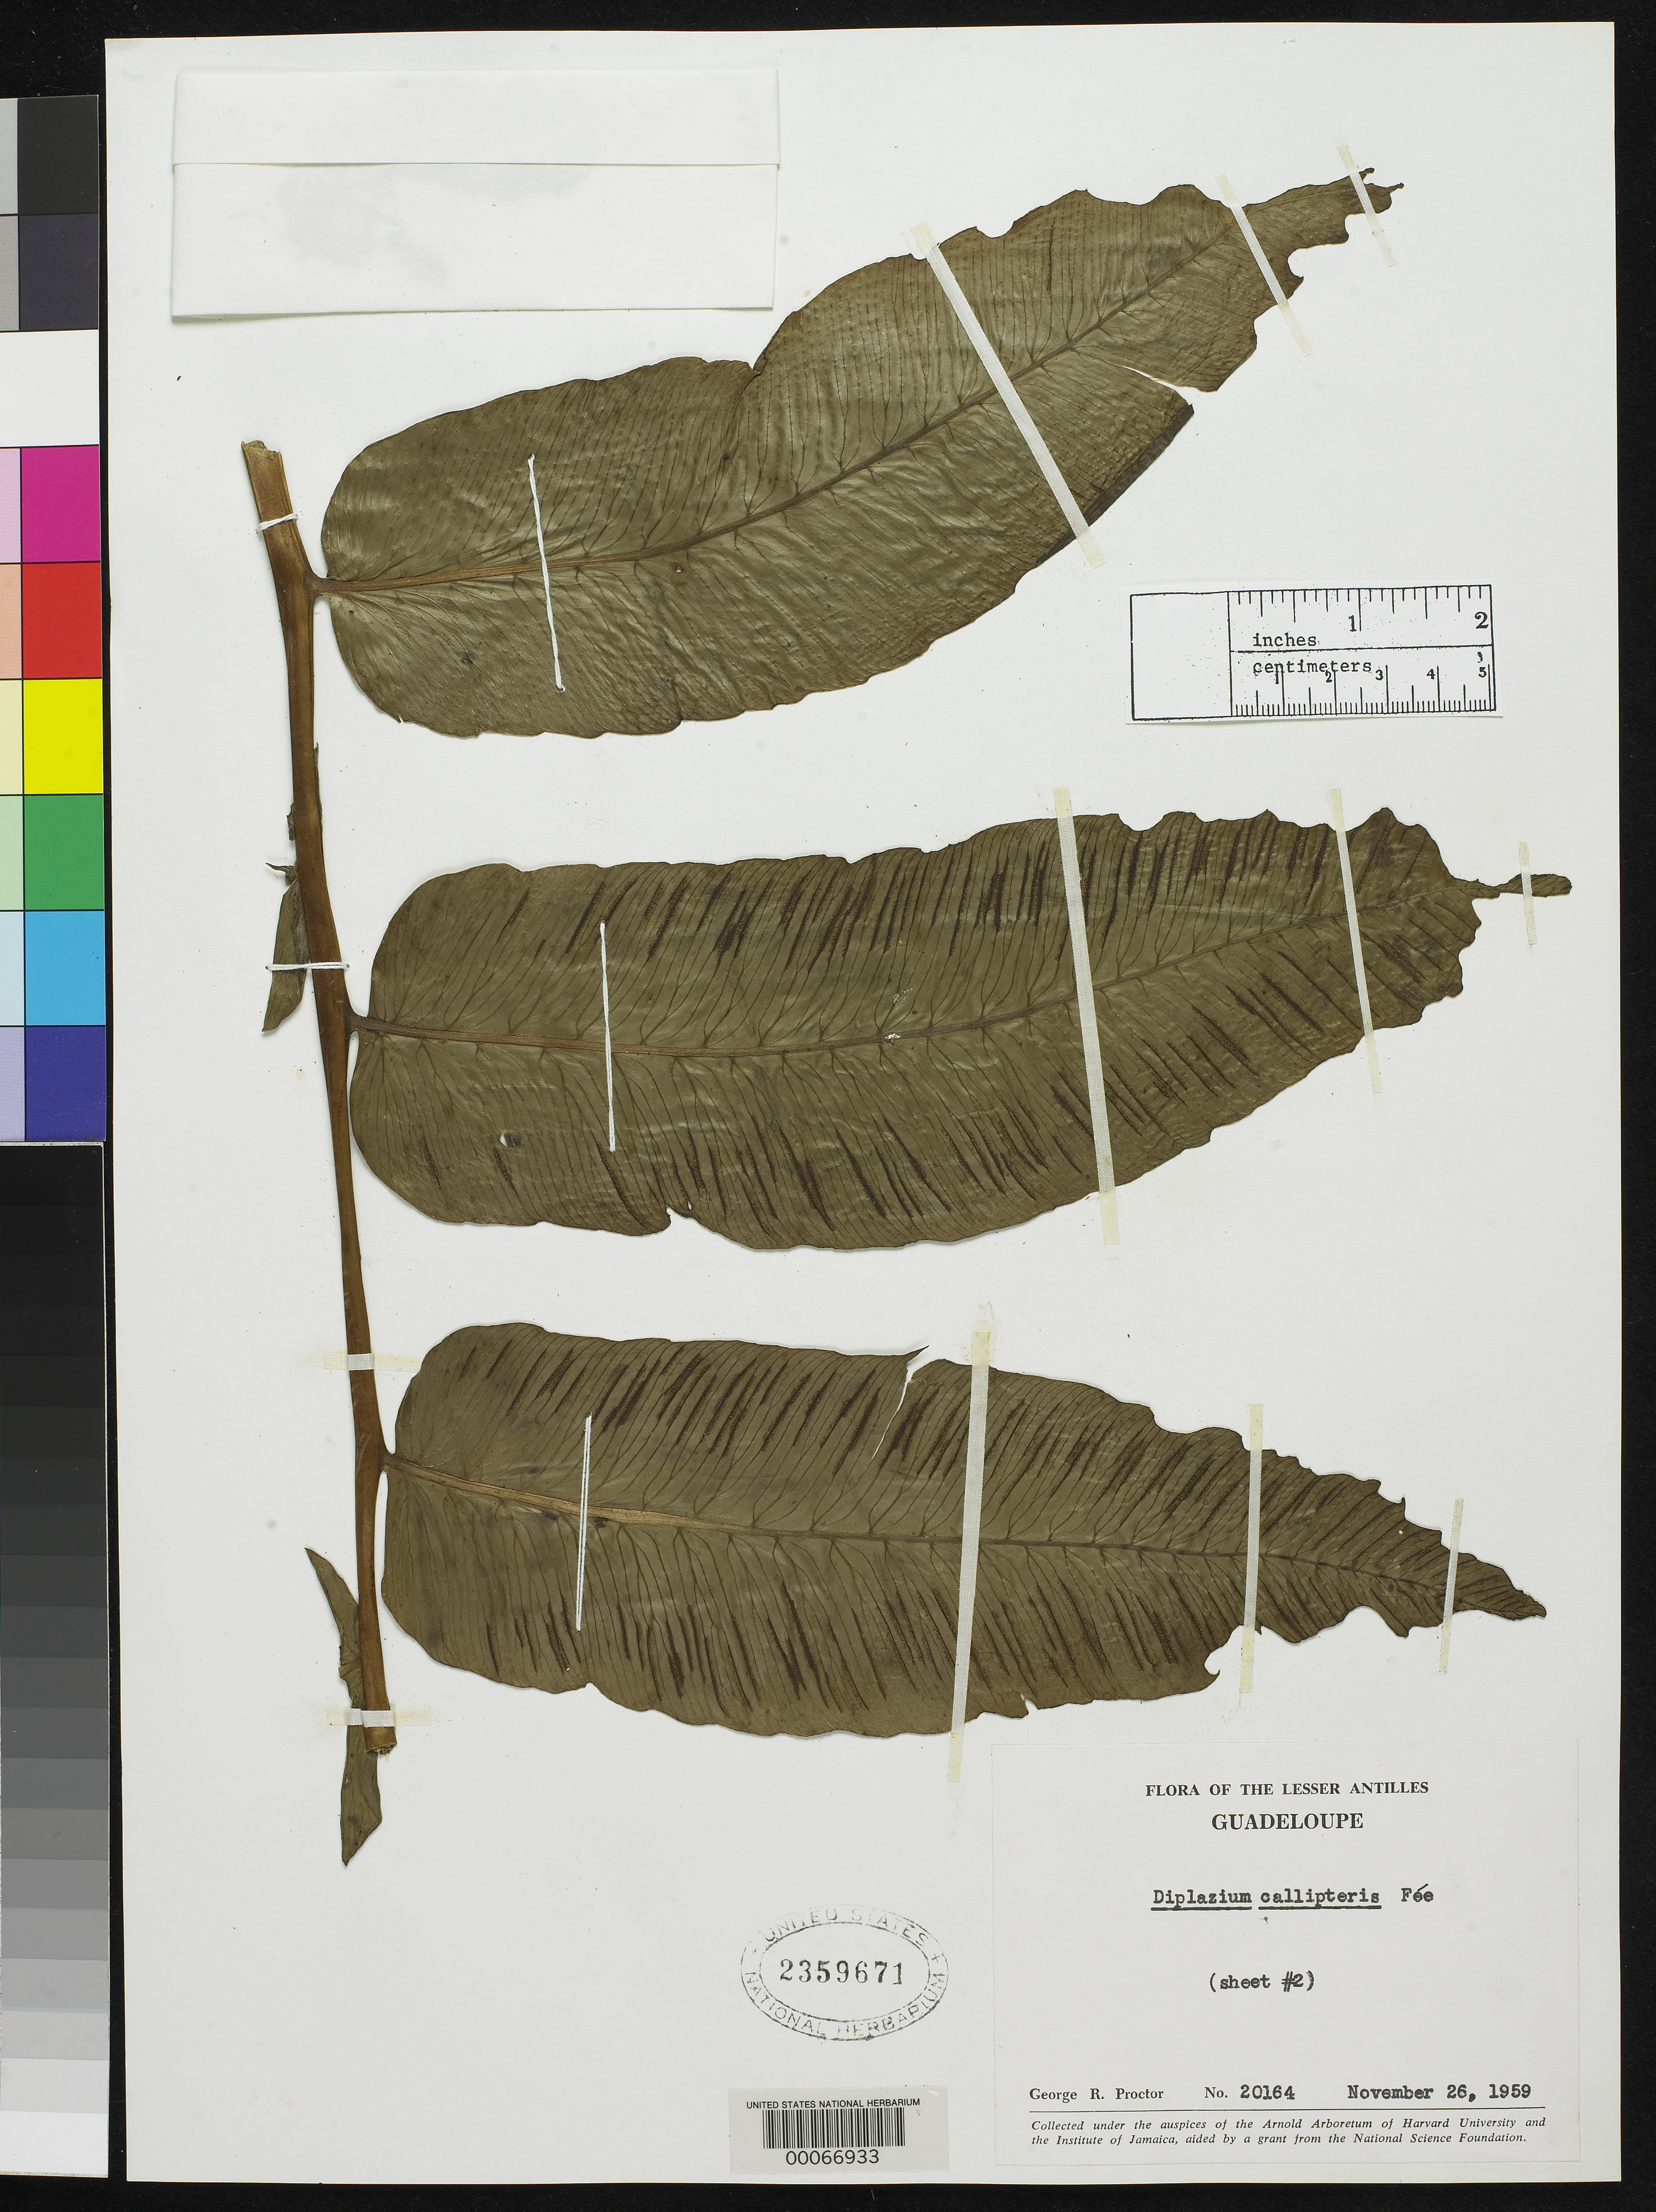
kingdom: Plantae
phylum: Tracheophyta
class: Polypodiopsida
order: Polypodiales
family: Athyriaceae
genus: Diplazium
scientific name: Diplazium legalloi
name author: Proctor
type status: Isotype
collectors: G. R. Proctor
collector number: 20164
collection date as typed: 26 Nov 1959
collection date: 1959-11-26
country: Guadeloupe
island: Basse Terre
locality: Along trail between plateau de Papaye and ravine Chaude, above Matoiba.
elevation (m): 925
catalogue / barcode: US 2359671